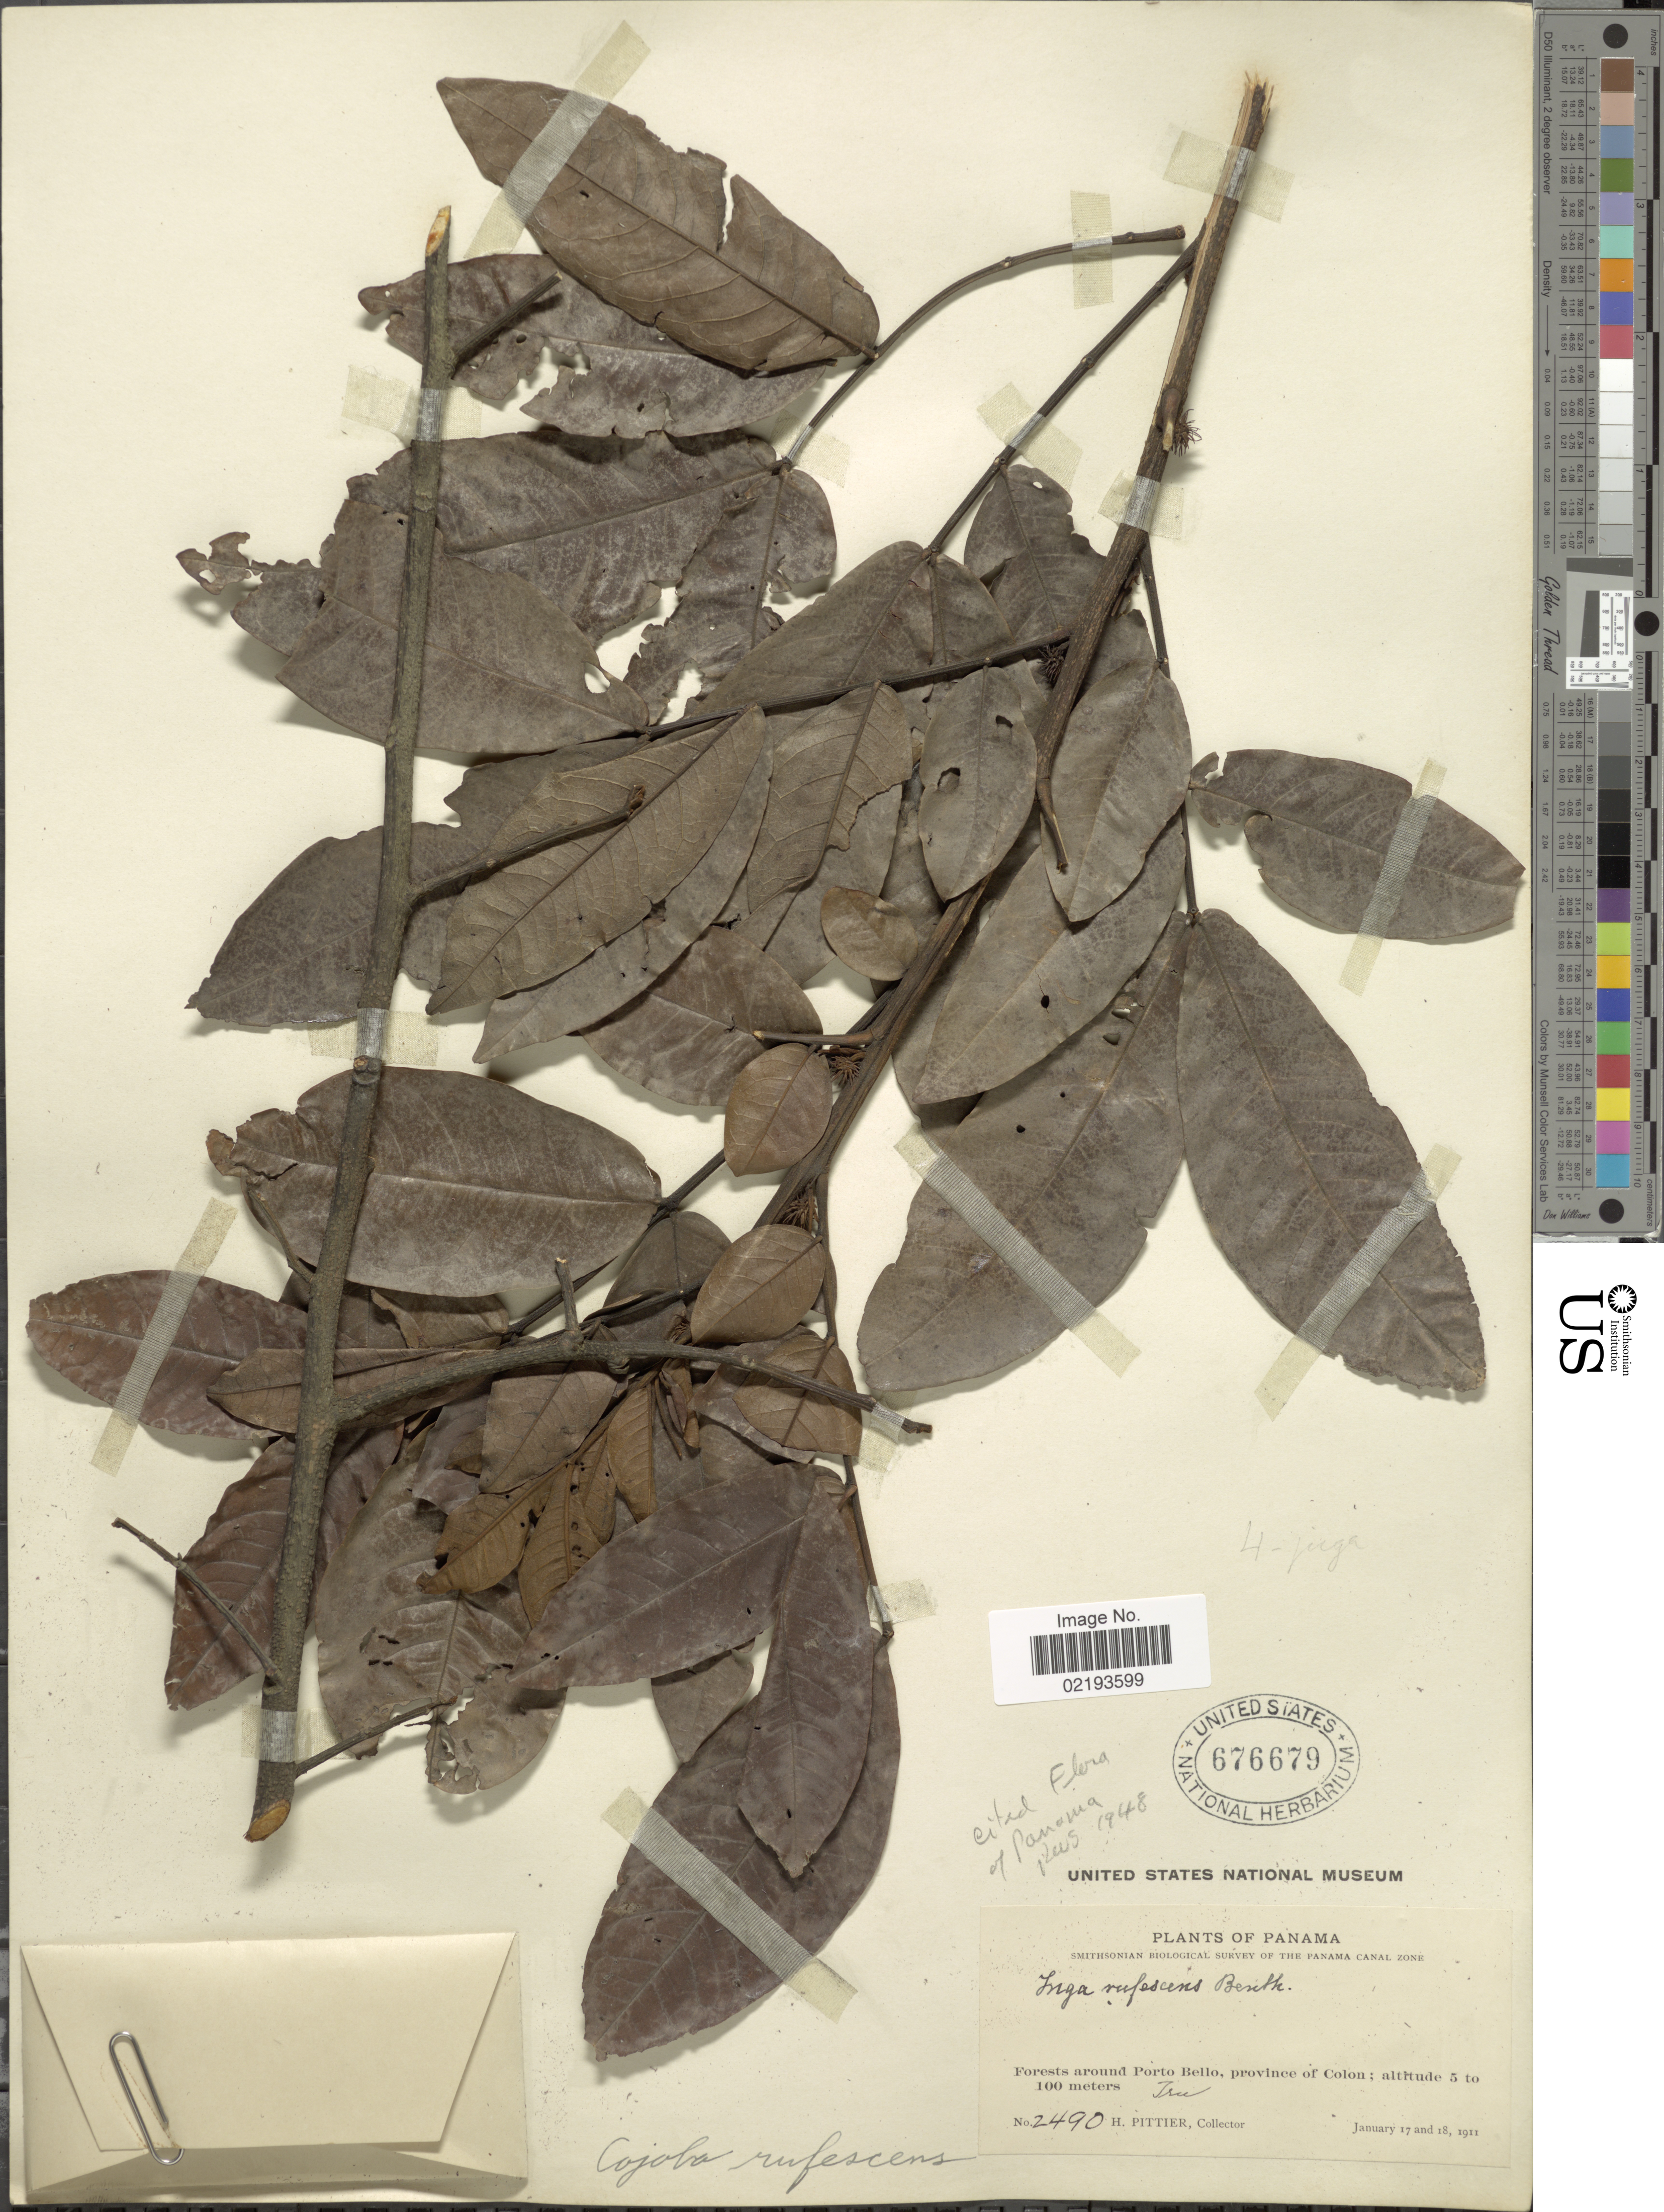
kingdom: Plantae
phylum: Tracheophyta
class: Magnoliopsida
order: Fabales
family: Fabaceae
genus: Cojoba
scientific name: Cojoba rufescens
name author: (Benth.) Britton & Rose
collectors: H. F. Pittier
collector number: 2490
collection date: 1911-01-17/1911-01-18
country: Panama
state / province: Colón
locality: Forest around Porto Bello, Panama Canal Zone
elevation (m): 5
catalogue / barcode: US 676679